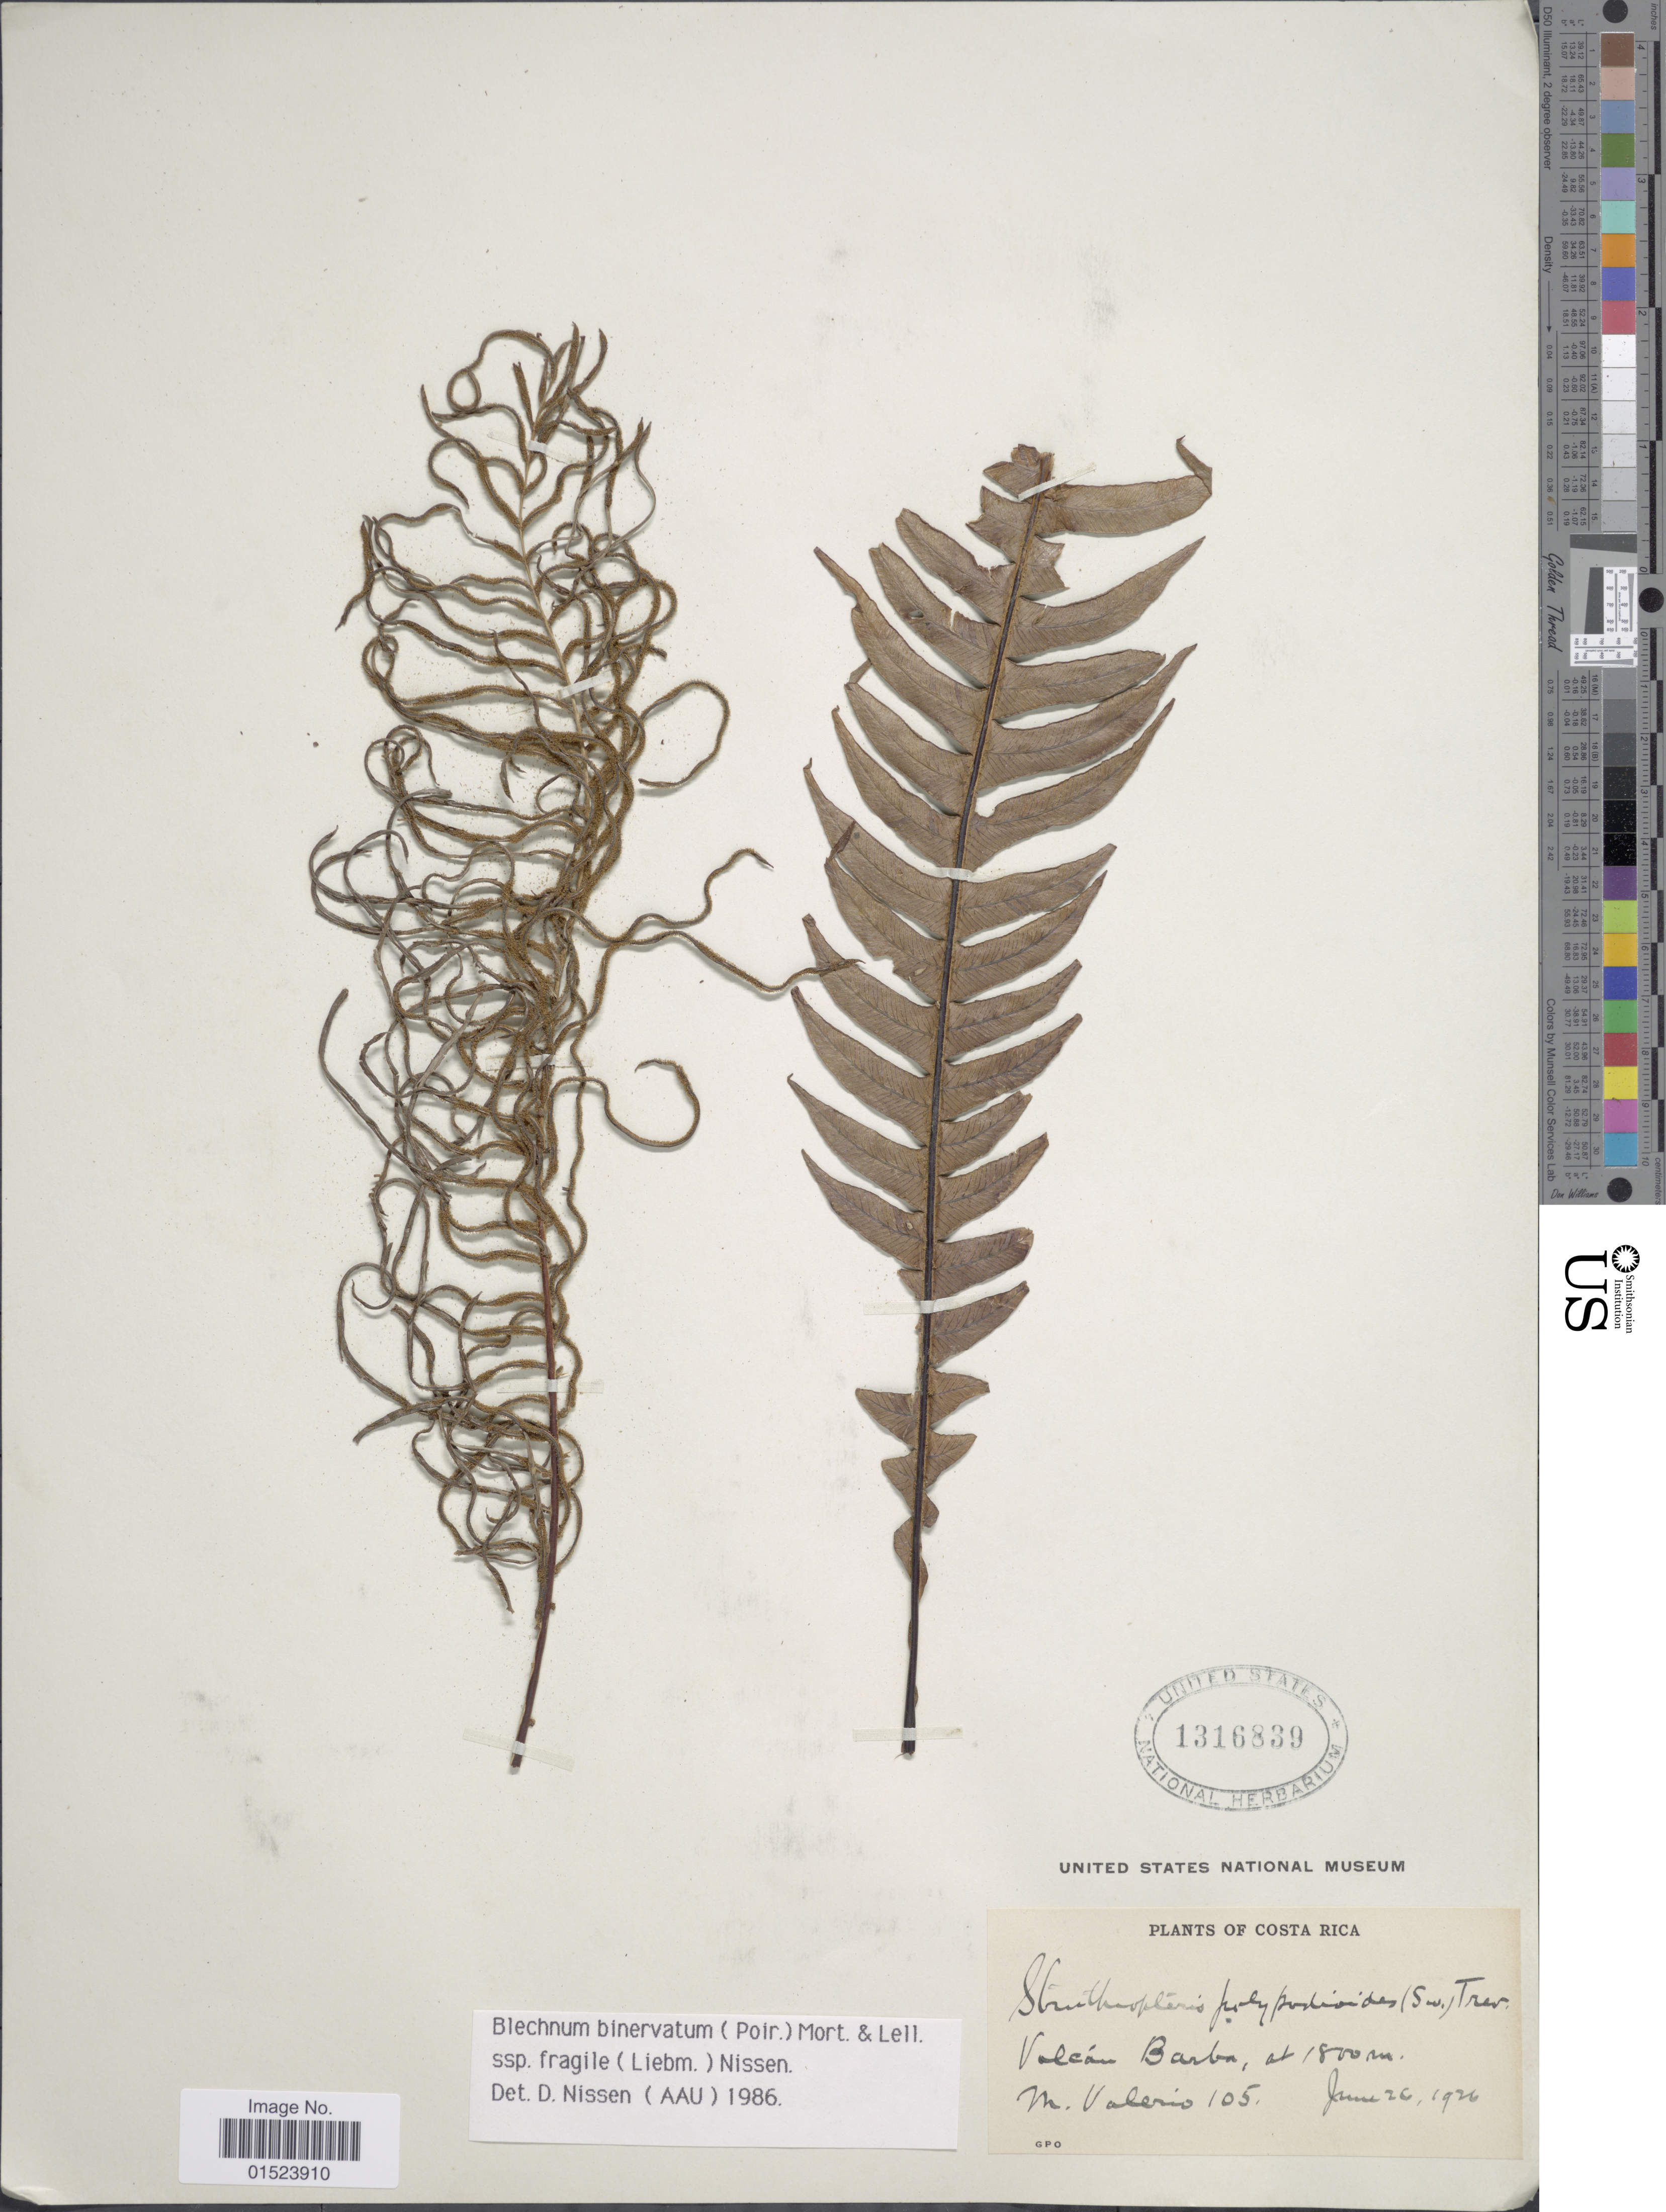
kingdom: Plantae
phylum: Tracheophyta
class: Polypodiopsida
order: Polypodiales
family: Blechnaceae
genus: Blechnum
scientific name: Blechnum fragile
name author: (Liebm.) C.V. Morton & Lellinger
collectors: M. Valerio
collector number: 105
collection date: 1926-06-26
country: Costa Rica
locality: Volcán Barba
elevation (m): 1800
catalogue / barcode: US 1316839